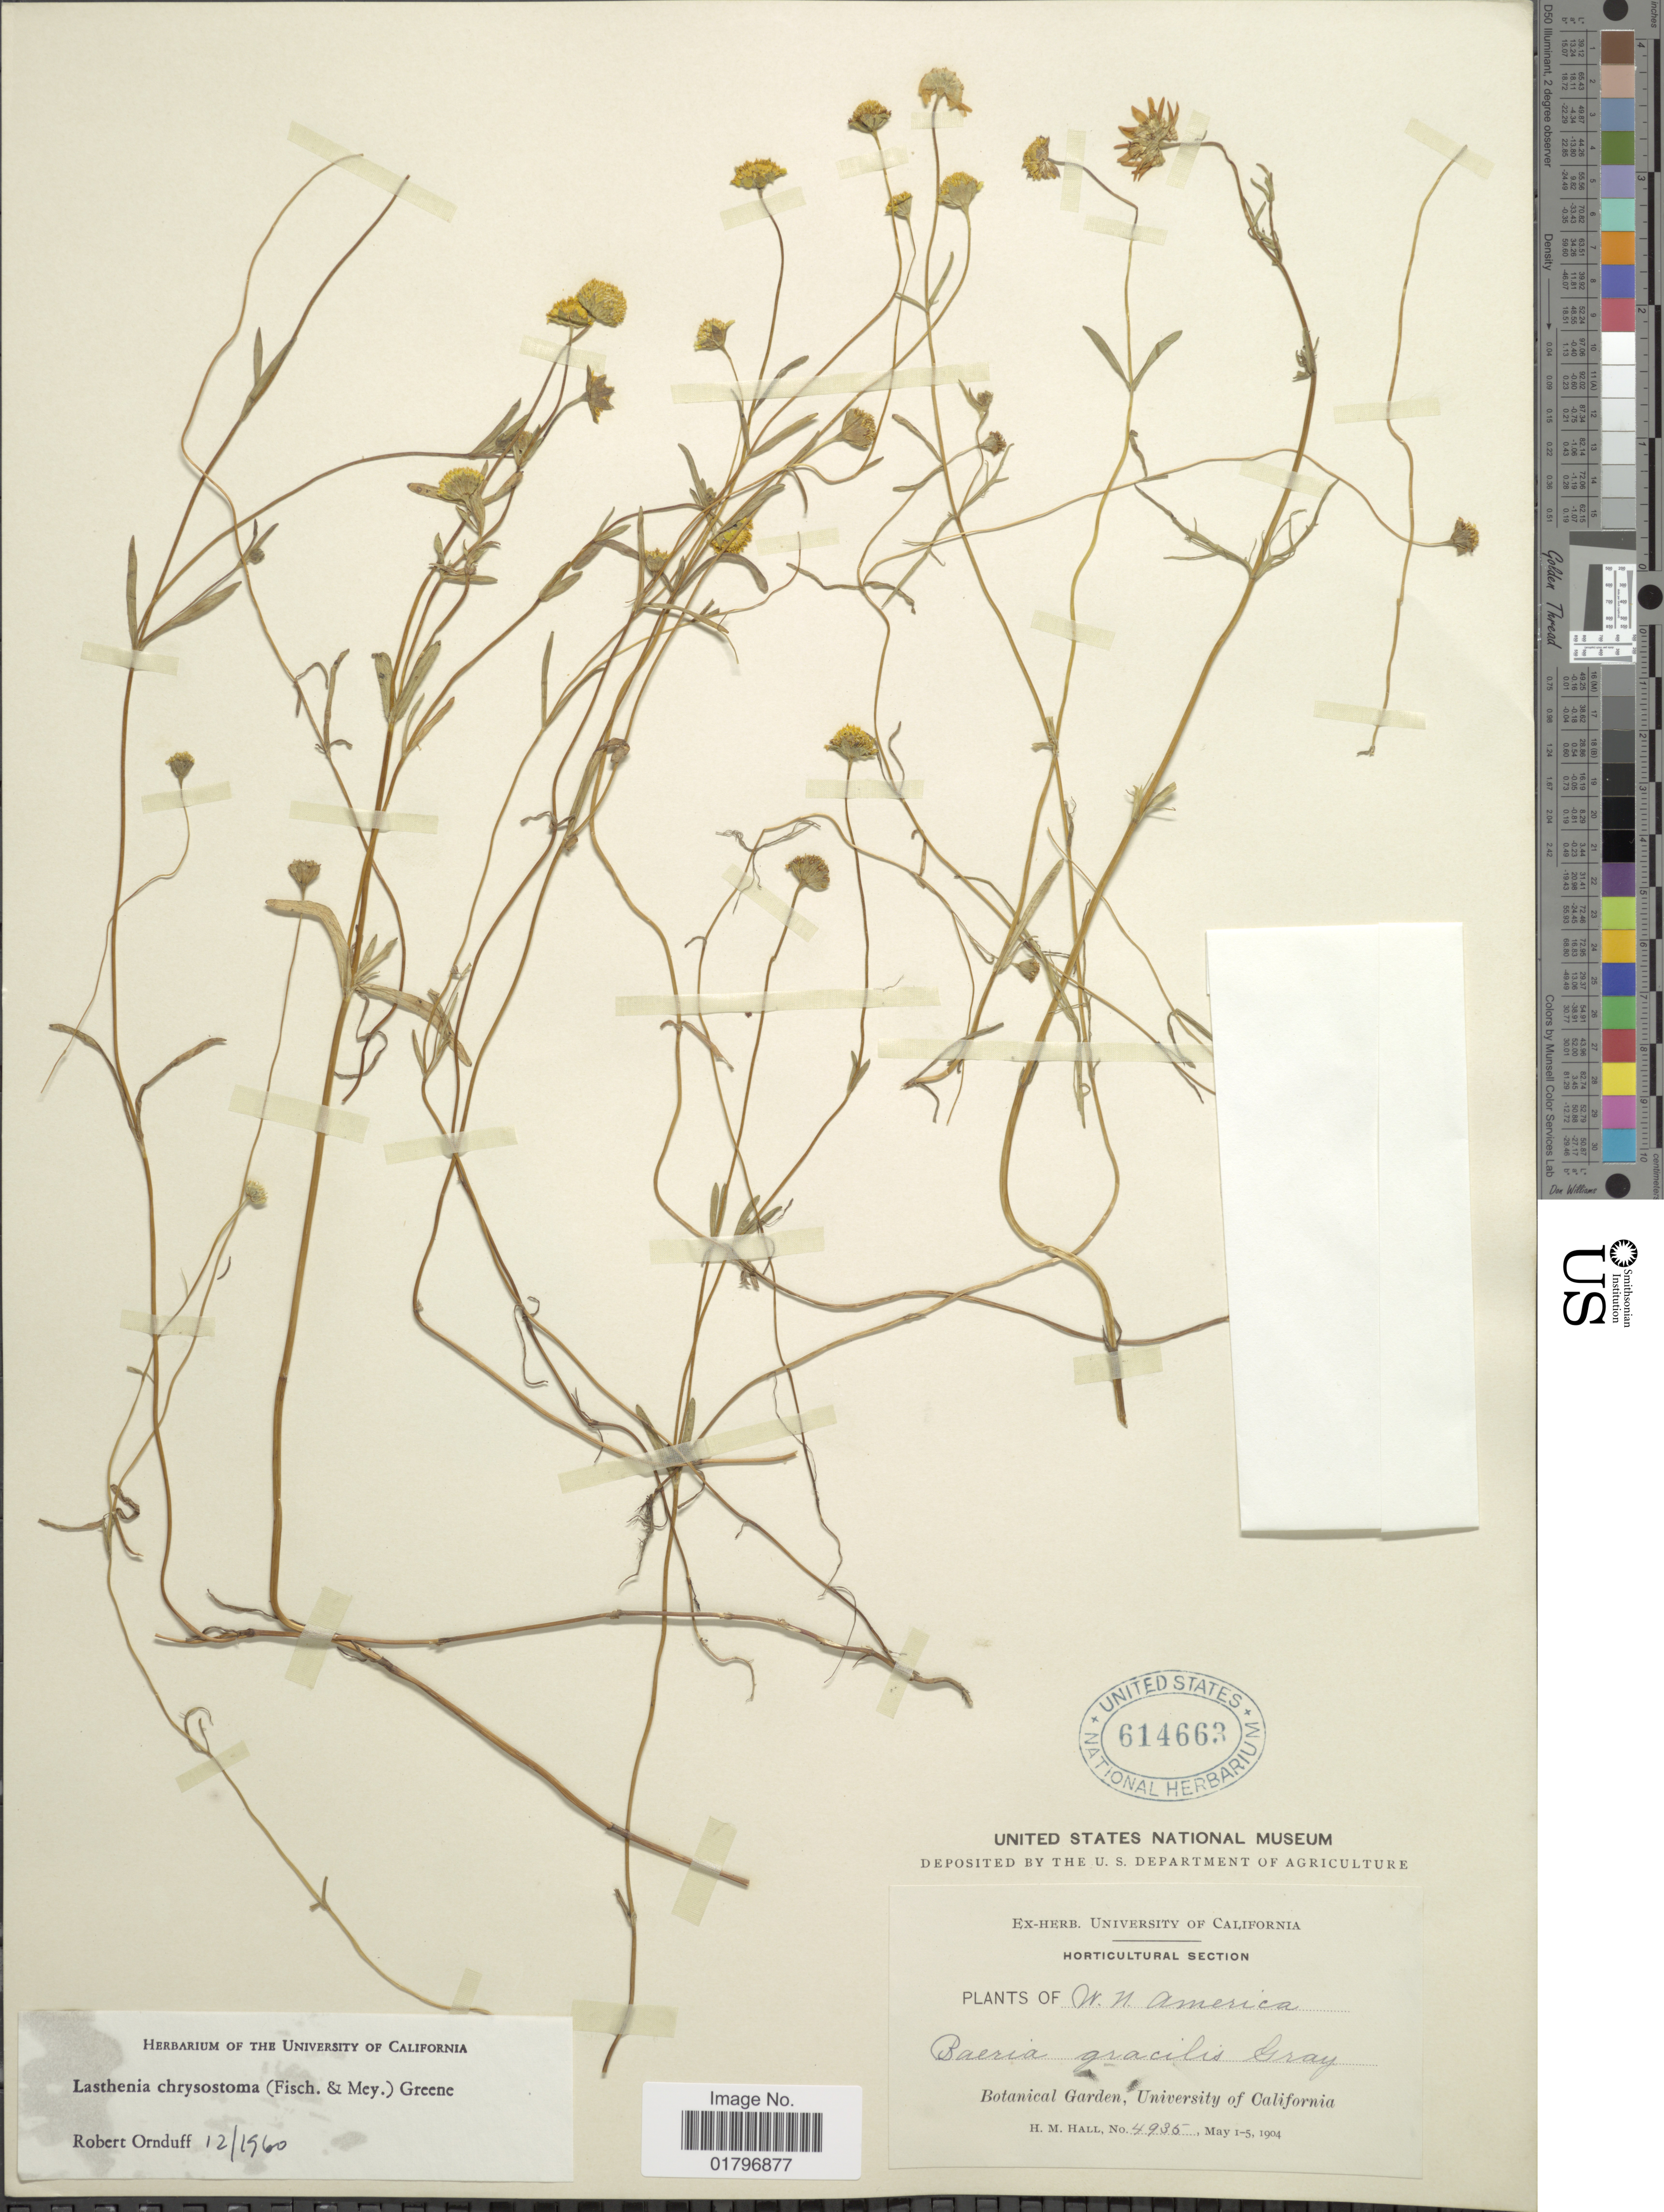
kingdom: Plantae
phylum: Tracheophyta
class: Magnoliopsida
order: Asterales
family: Asteraceae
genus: Lasthenia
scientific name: Lasthenia chrysostoma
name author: (Fisch. & C.A. Mey.) Greene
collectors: H. M. Hall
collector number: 4935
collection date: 1904-05-01/1904-05-05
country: United States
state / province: California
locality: W.N. America. Botanical Garden, University of California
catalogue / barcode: US 614663